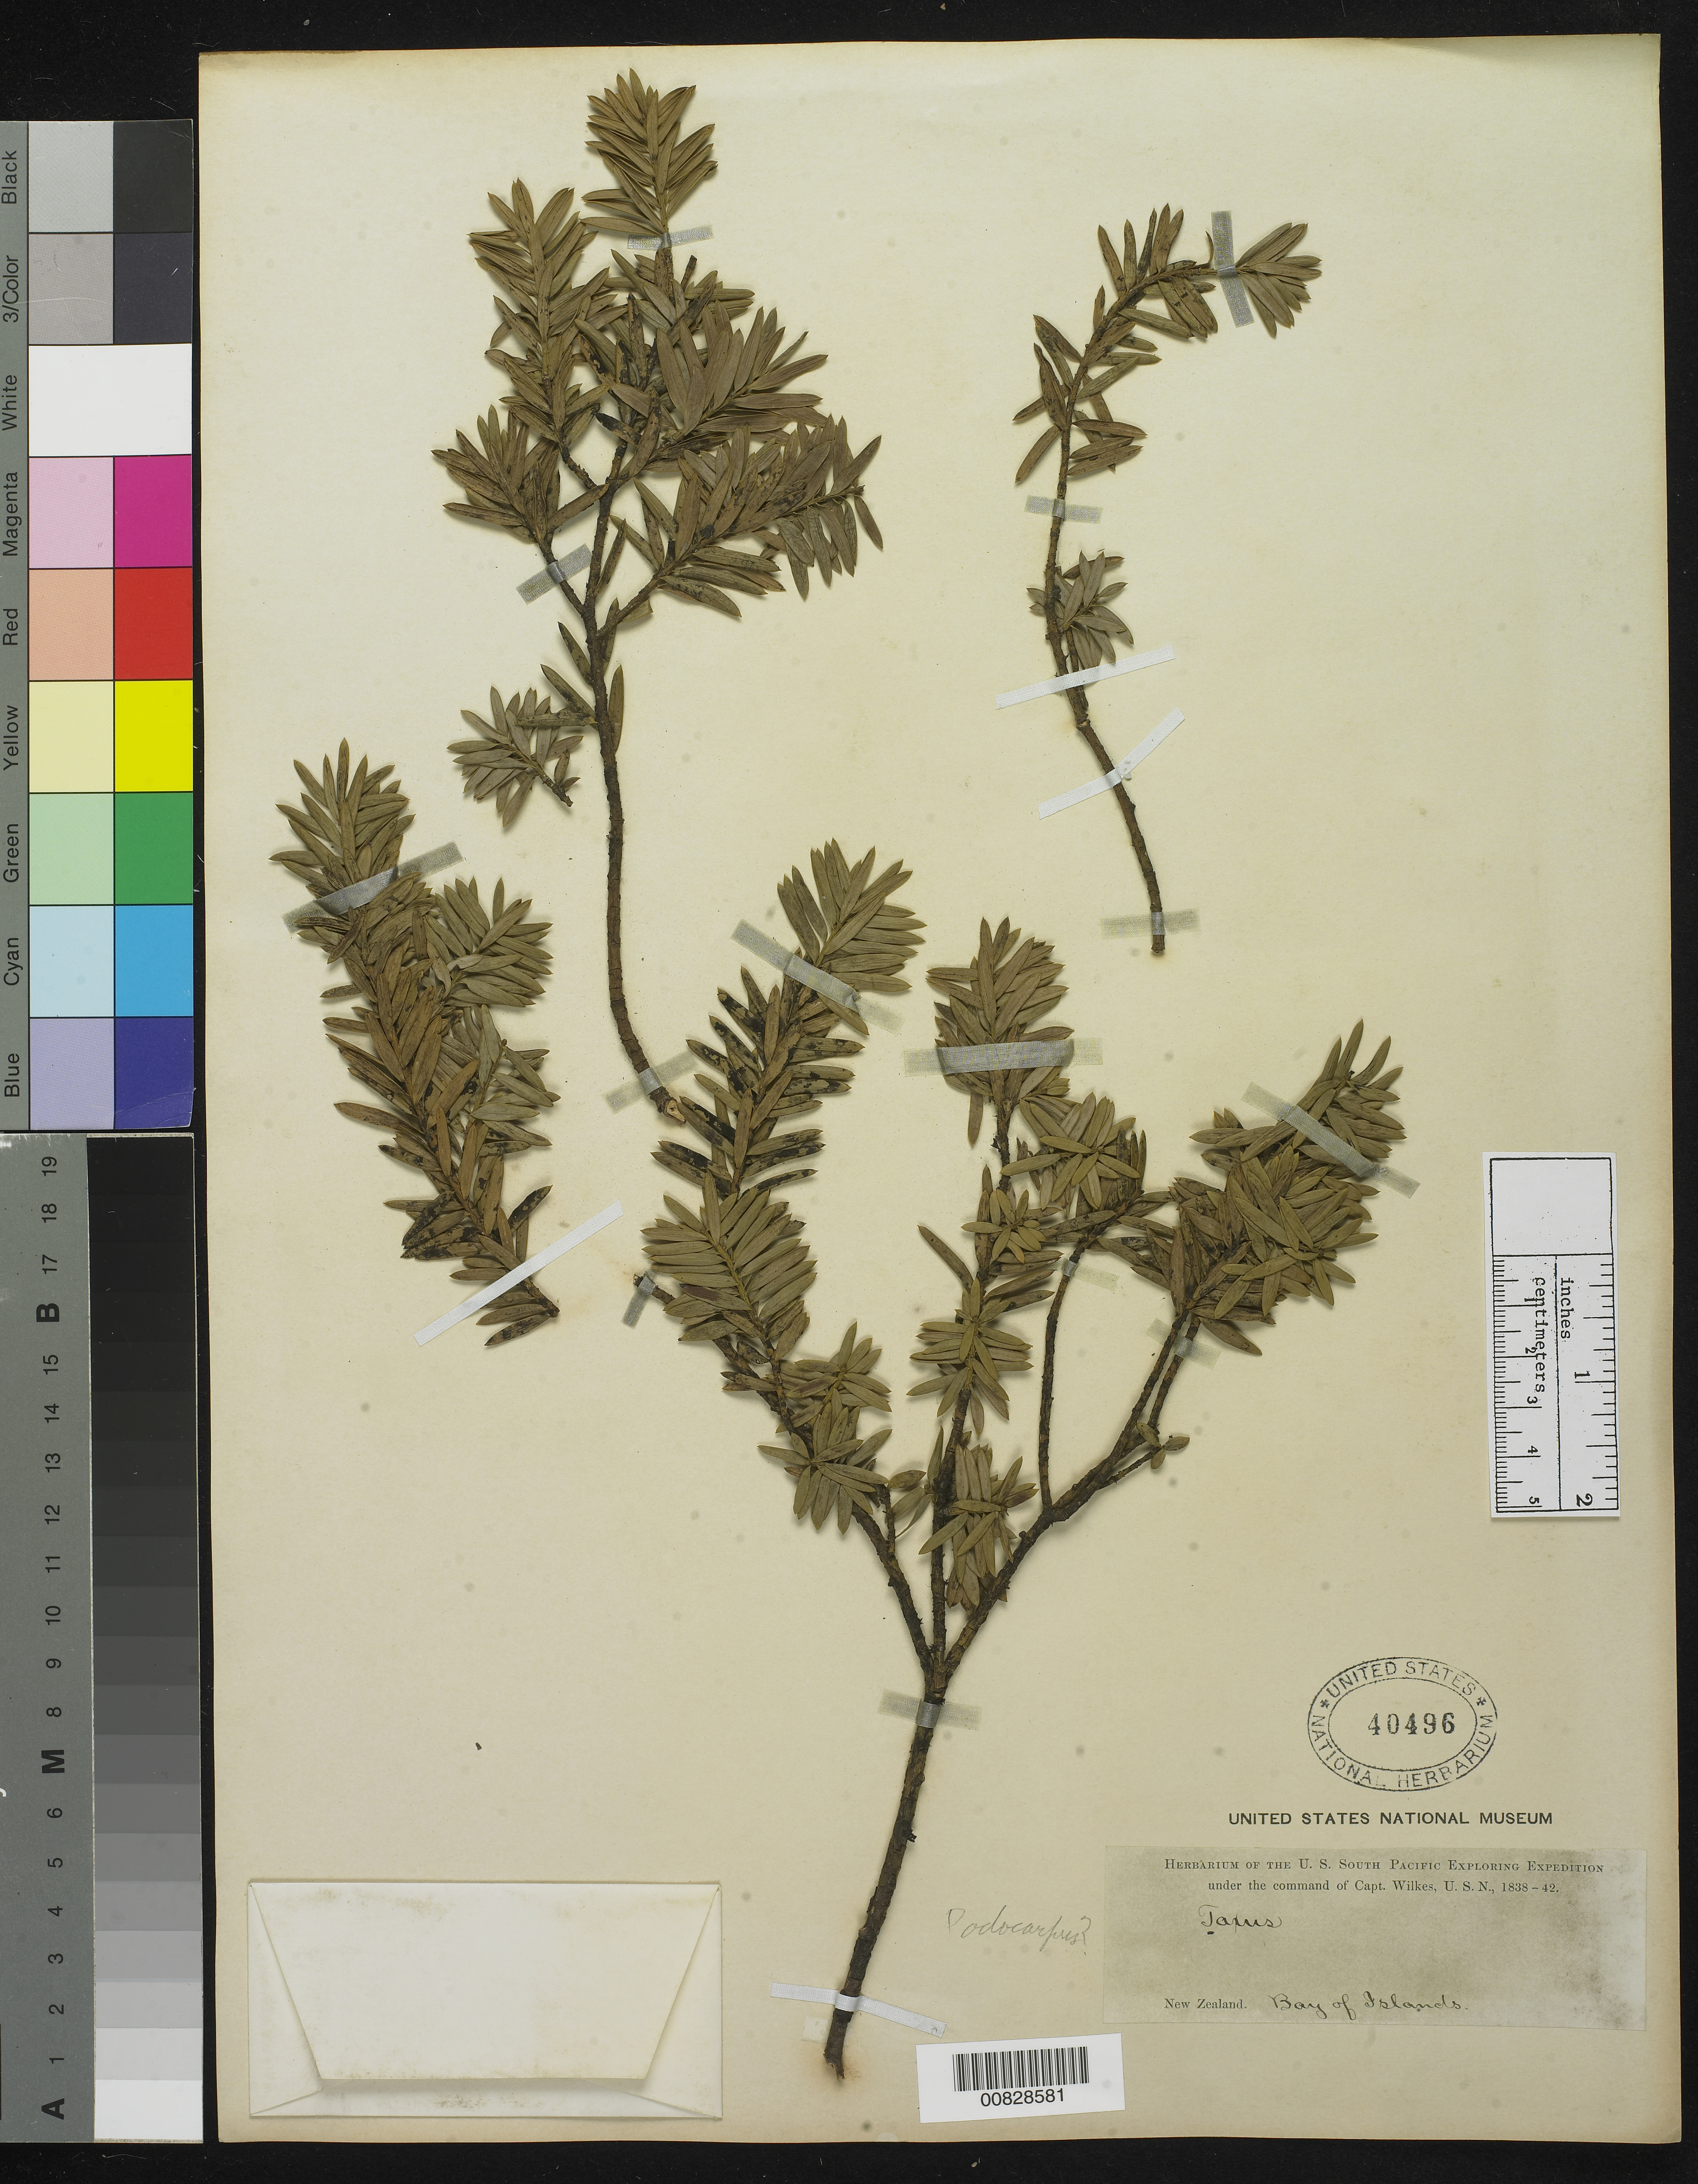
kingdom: Plantae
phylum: Tracheophyta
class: Pinopsida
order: Pinales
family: Podocarpaceae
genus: Podocarpus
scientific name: Podocarpus totara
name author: G. Benn. ex D. Don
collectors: Wilkes Explor. Exped.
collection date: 1838/1842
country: New Zealand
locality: Waya-ruma Bay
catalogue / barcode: US 40496